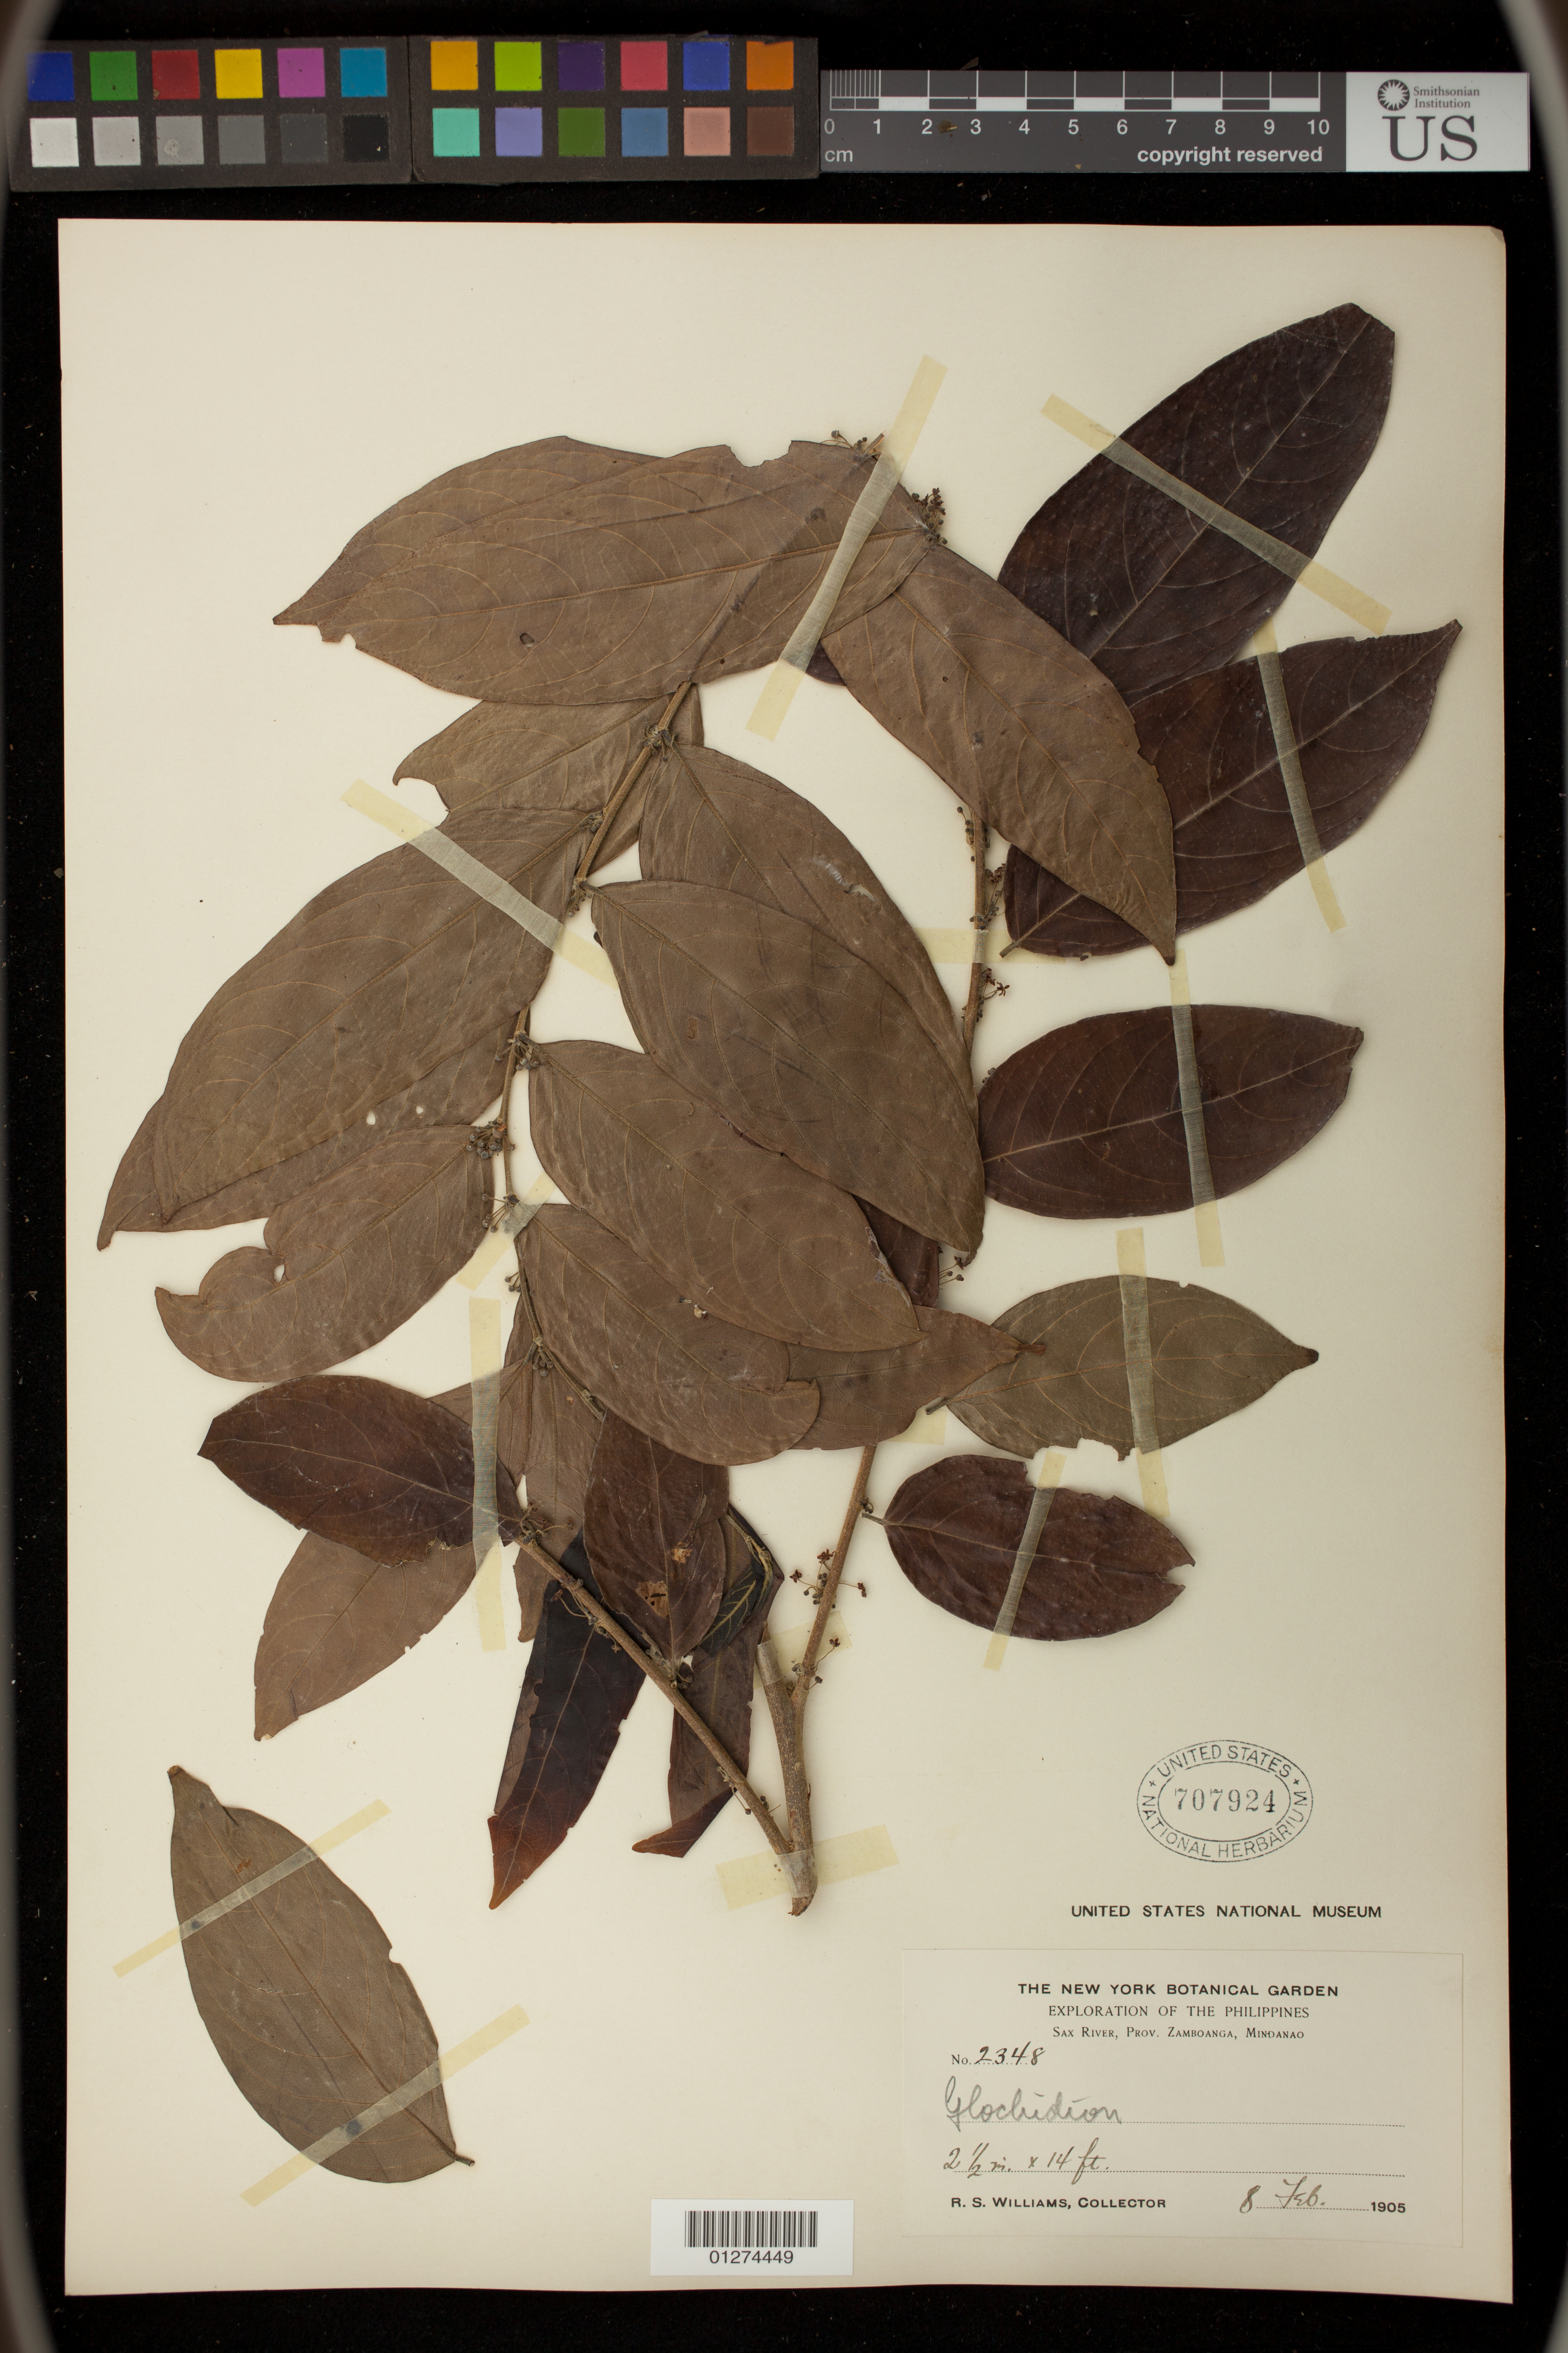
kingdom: Plantae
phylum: Tracheophyta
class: Magnoliopsida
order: Malpighiales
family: Phyllanthaceae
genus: Glochidion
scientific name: Glochidion sp.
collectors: R. S. Williams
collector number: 2348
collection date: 1905-02-08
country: Philippines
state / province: Zamboanga Peninsula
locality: Sax River, Prov. Zamboanga, Mindanao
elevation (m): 91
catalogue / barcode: US 707924